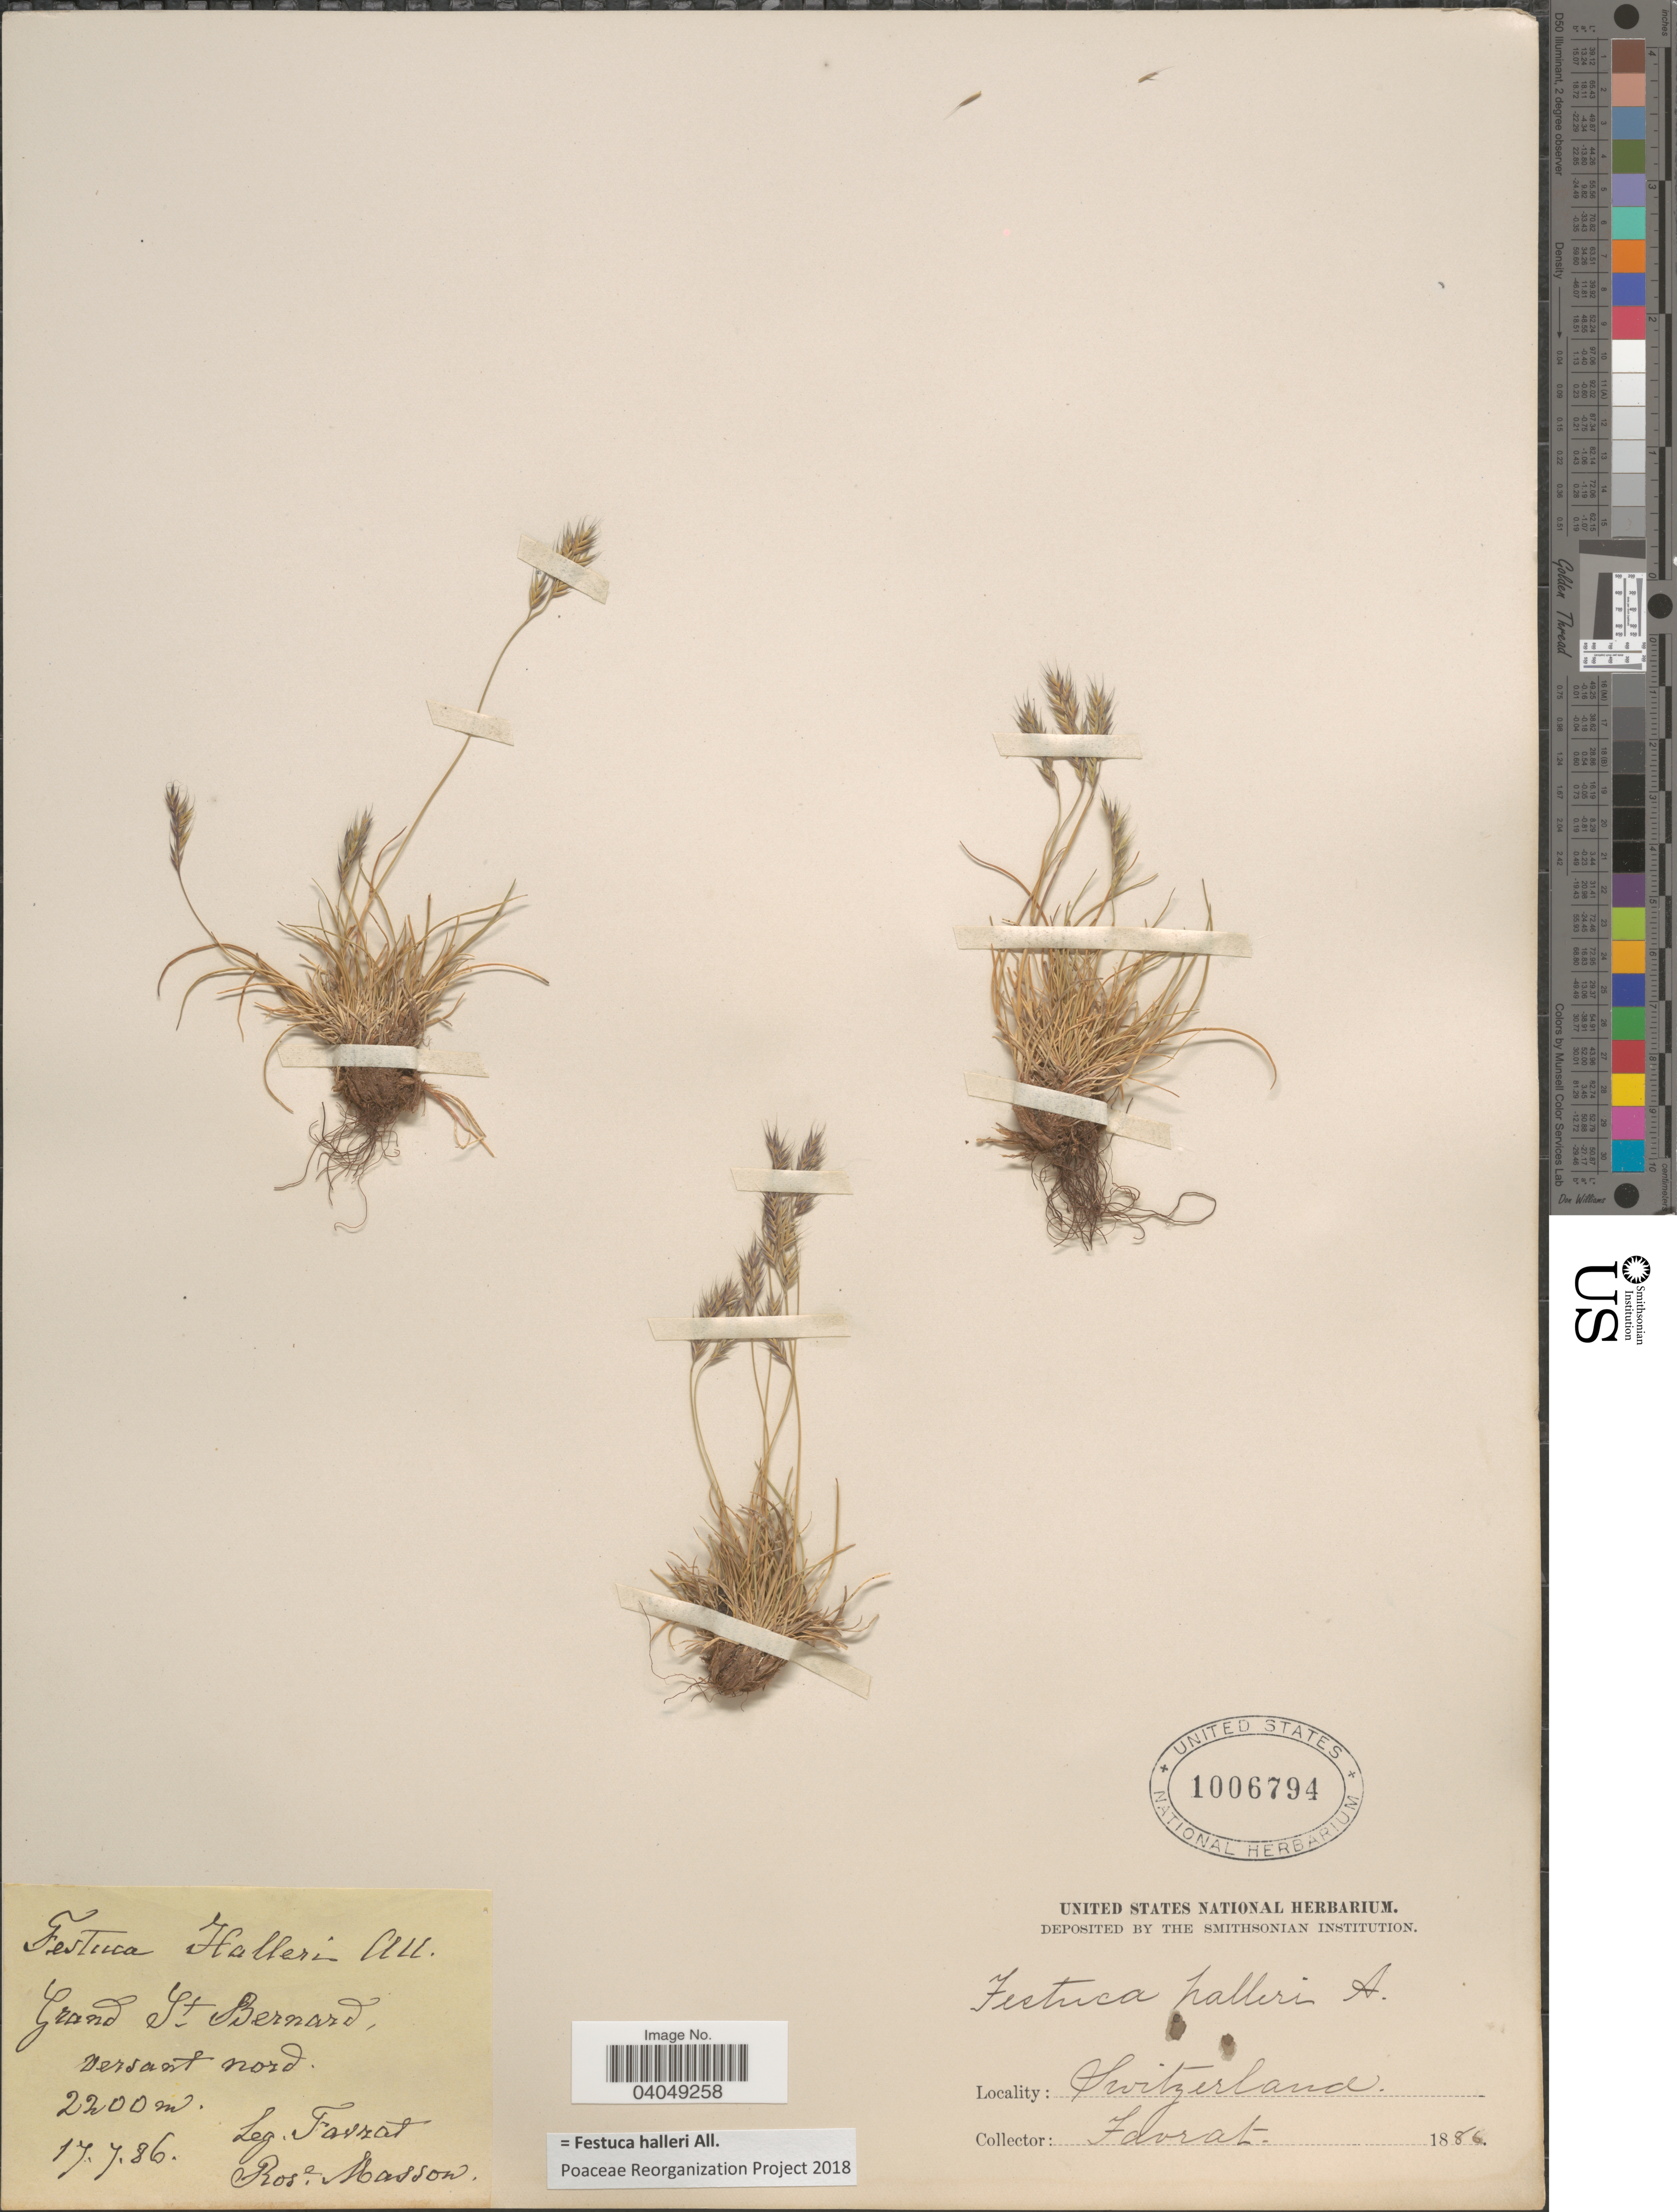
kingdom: Plantae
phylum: Tracheophyta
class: Liliopsida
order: Poales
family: Poaceae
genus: Festuca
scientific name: Festuca halleri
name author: All.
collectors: L. Favrat & R. Masson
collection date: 1886-07-17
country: Switzerland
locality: Grand St. Bernard, versant nord.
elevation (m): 2200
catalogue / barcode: US 1006794